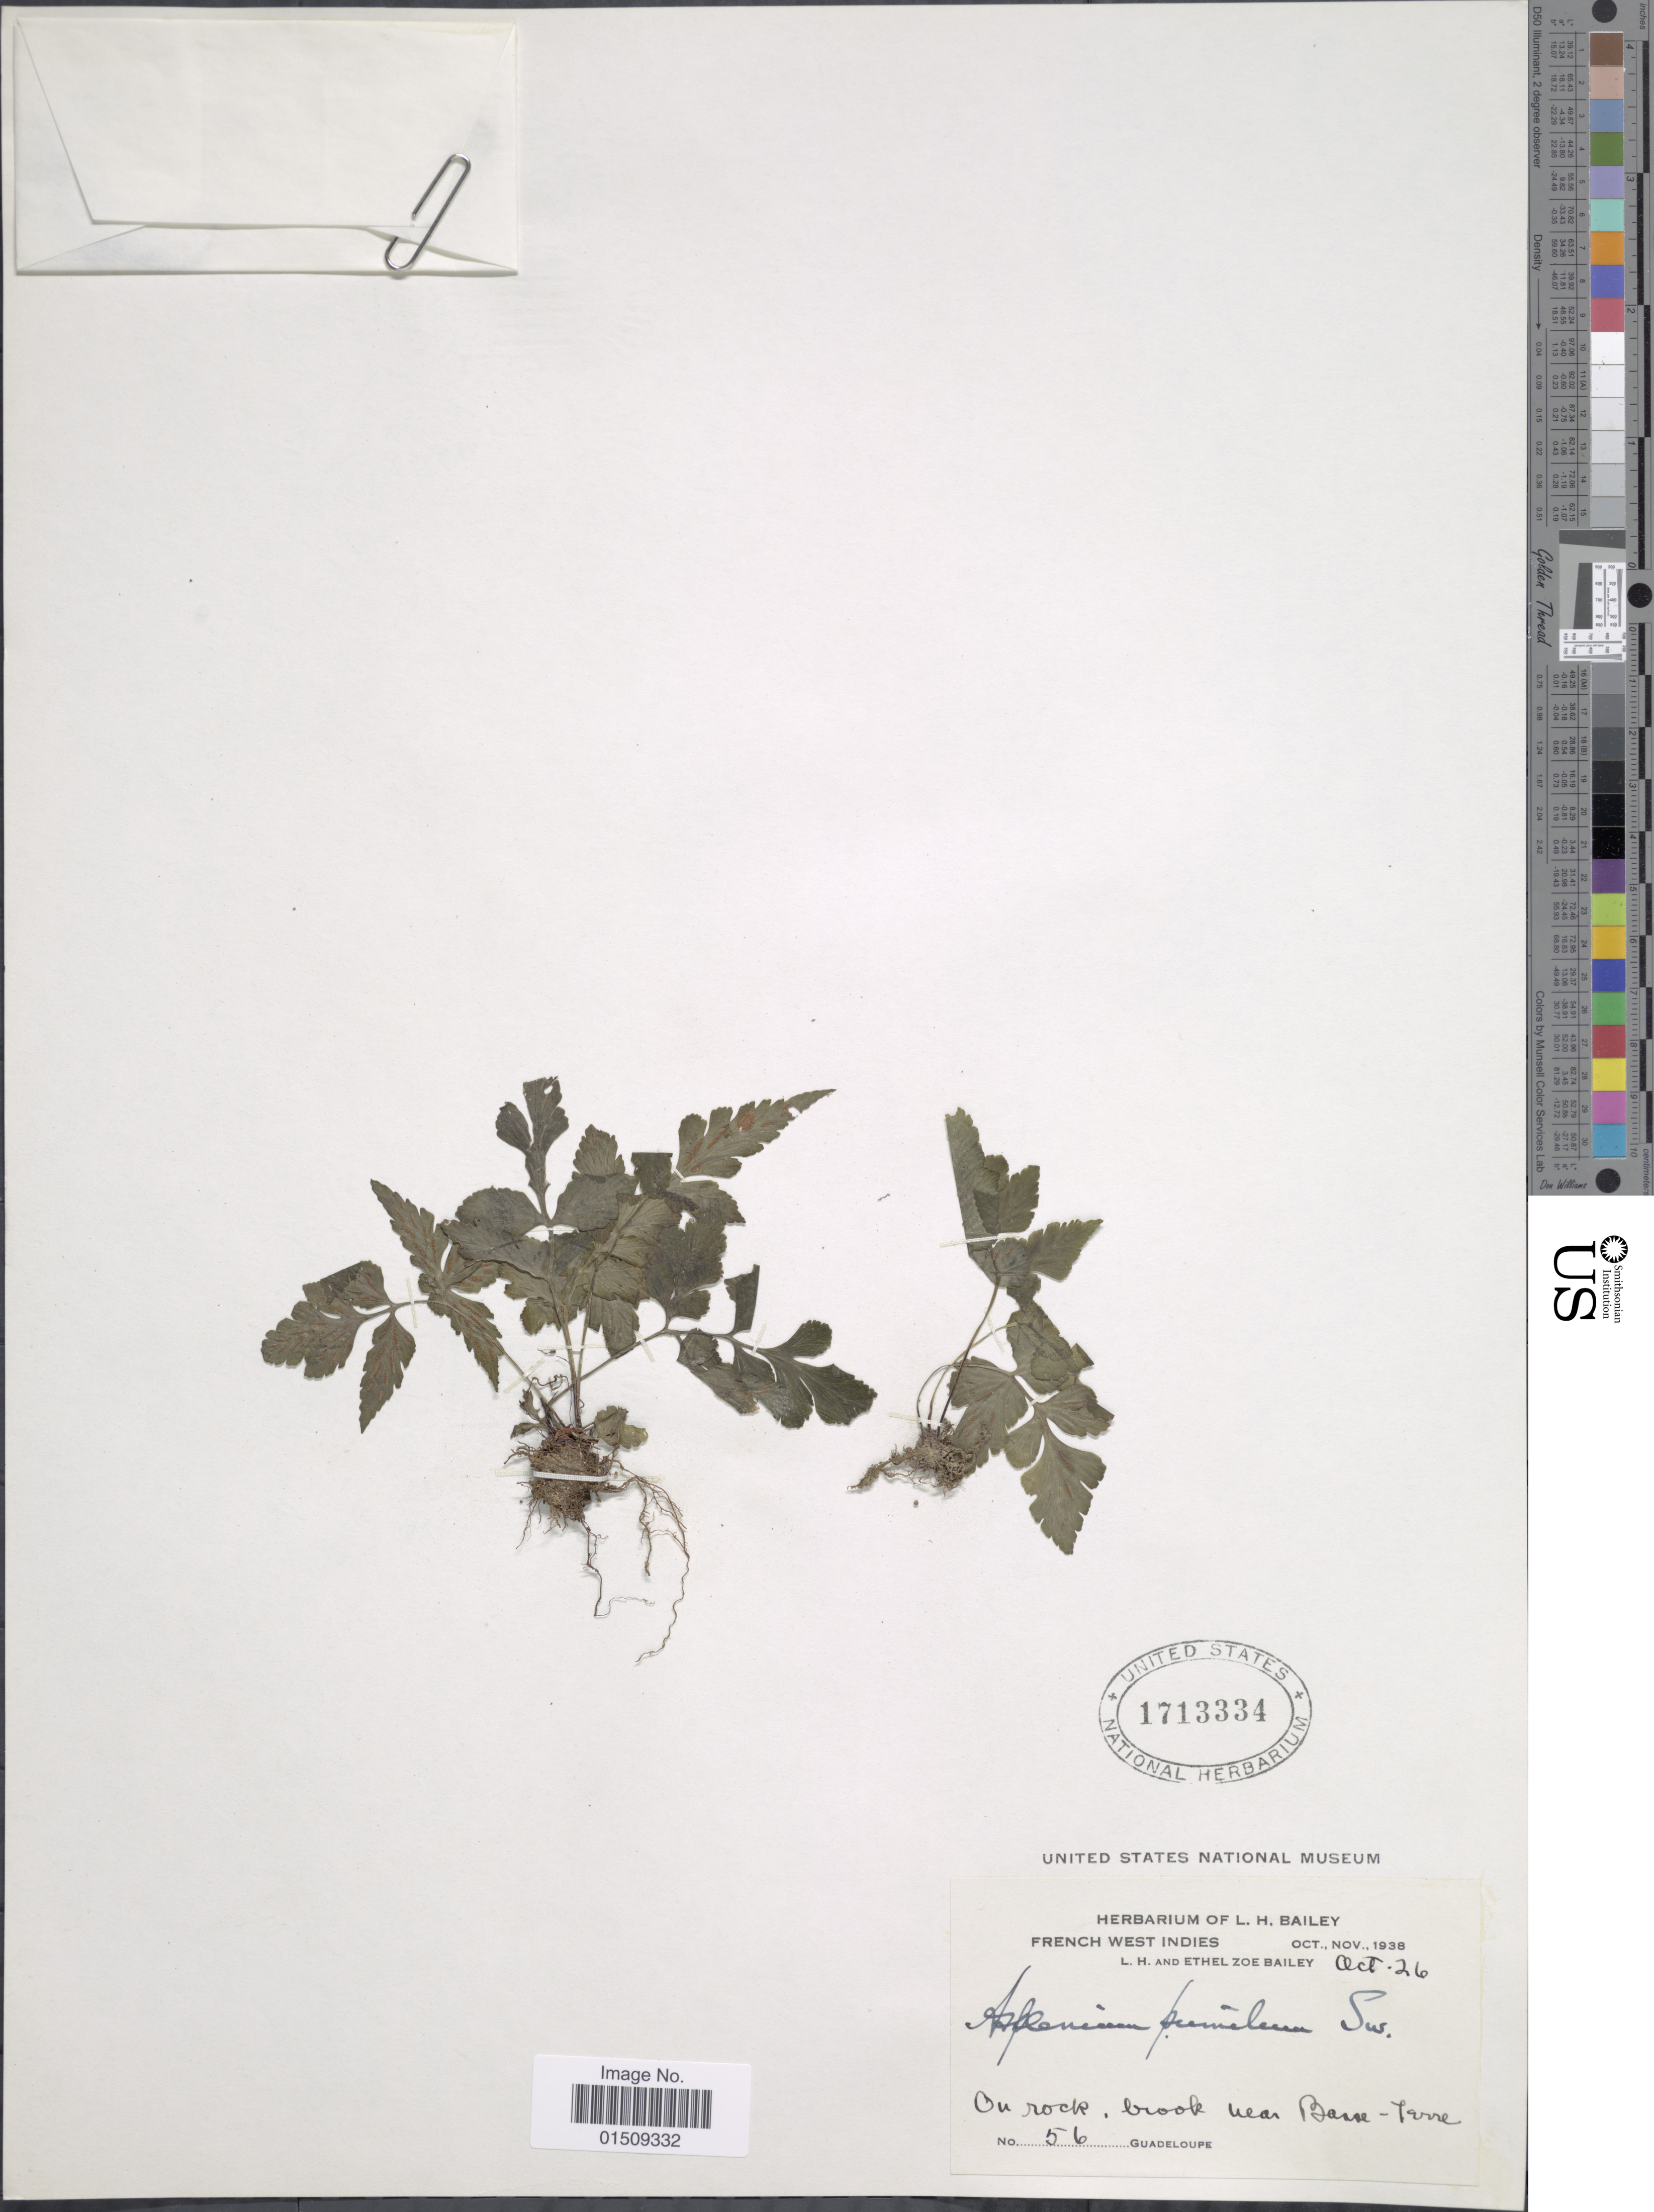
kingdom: Plantae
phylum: Tracheophyta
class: Polypodiopsida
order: Polypodiales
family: Aspleniaceae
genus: Asplenium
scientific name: Asplenium pumilum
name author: Sw.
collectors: L. H. Bailey & E. Z. Bailey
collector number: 56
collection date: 1938-10-26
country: Guadeloupe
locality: French West Indies, On rock brook near Basse-Terre, Guadeloupe [interpreted]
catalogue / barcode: US 1713334